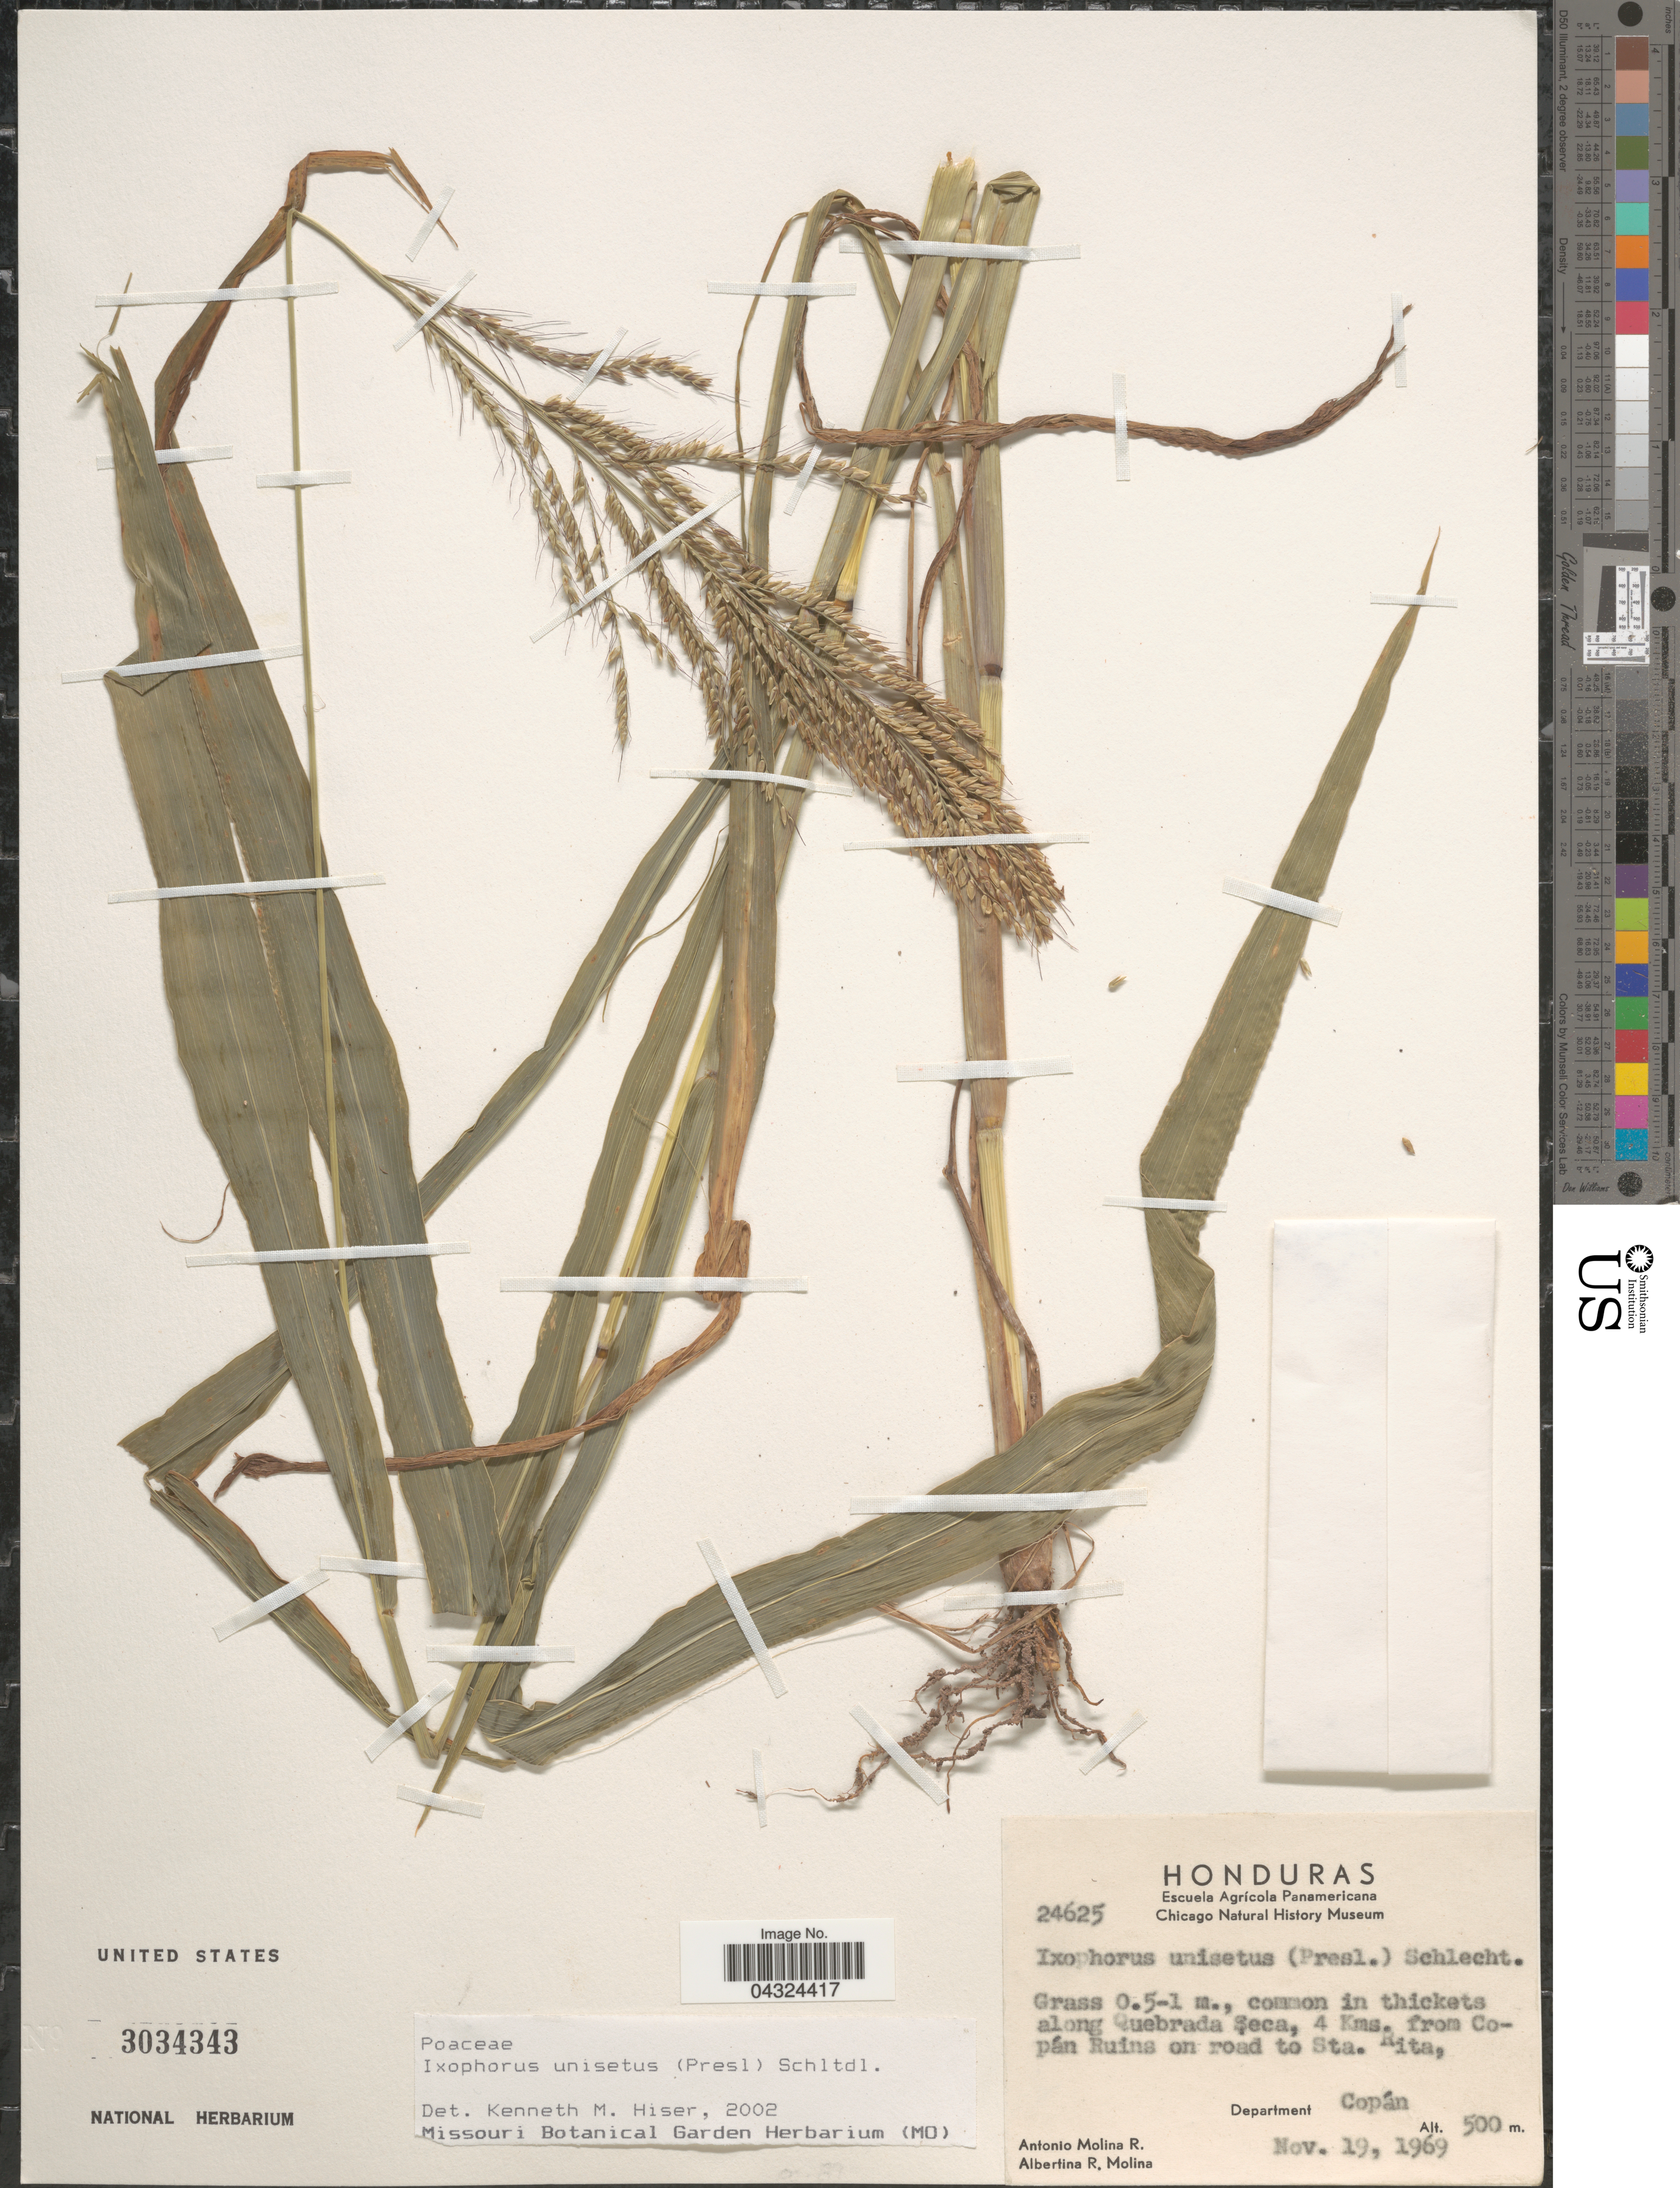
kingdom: Plantae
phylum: Tracheophyta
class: Liliopsida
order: Poales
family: Poaceae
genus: Ixophorus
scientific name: Ixophorus unisetus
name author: (J. Presl) Schltdl.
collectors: A. Molina R. & A. R. Molina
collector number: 24625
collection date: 1969-11-19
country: Honduras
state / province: Copan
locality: Common in thickets along Quebrada Seca, 4 Kms. from Copán Ruins on road to Sta. Rita, Department Copán.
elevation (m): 500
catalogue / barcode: US 3034343